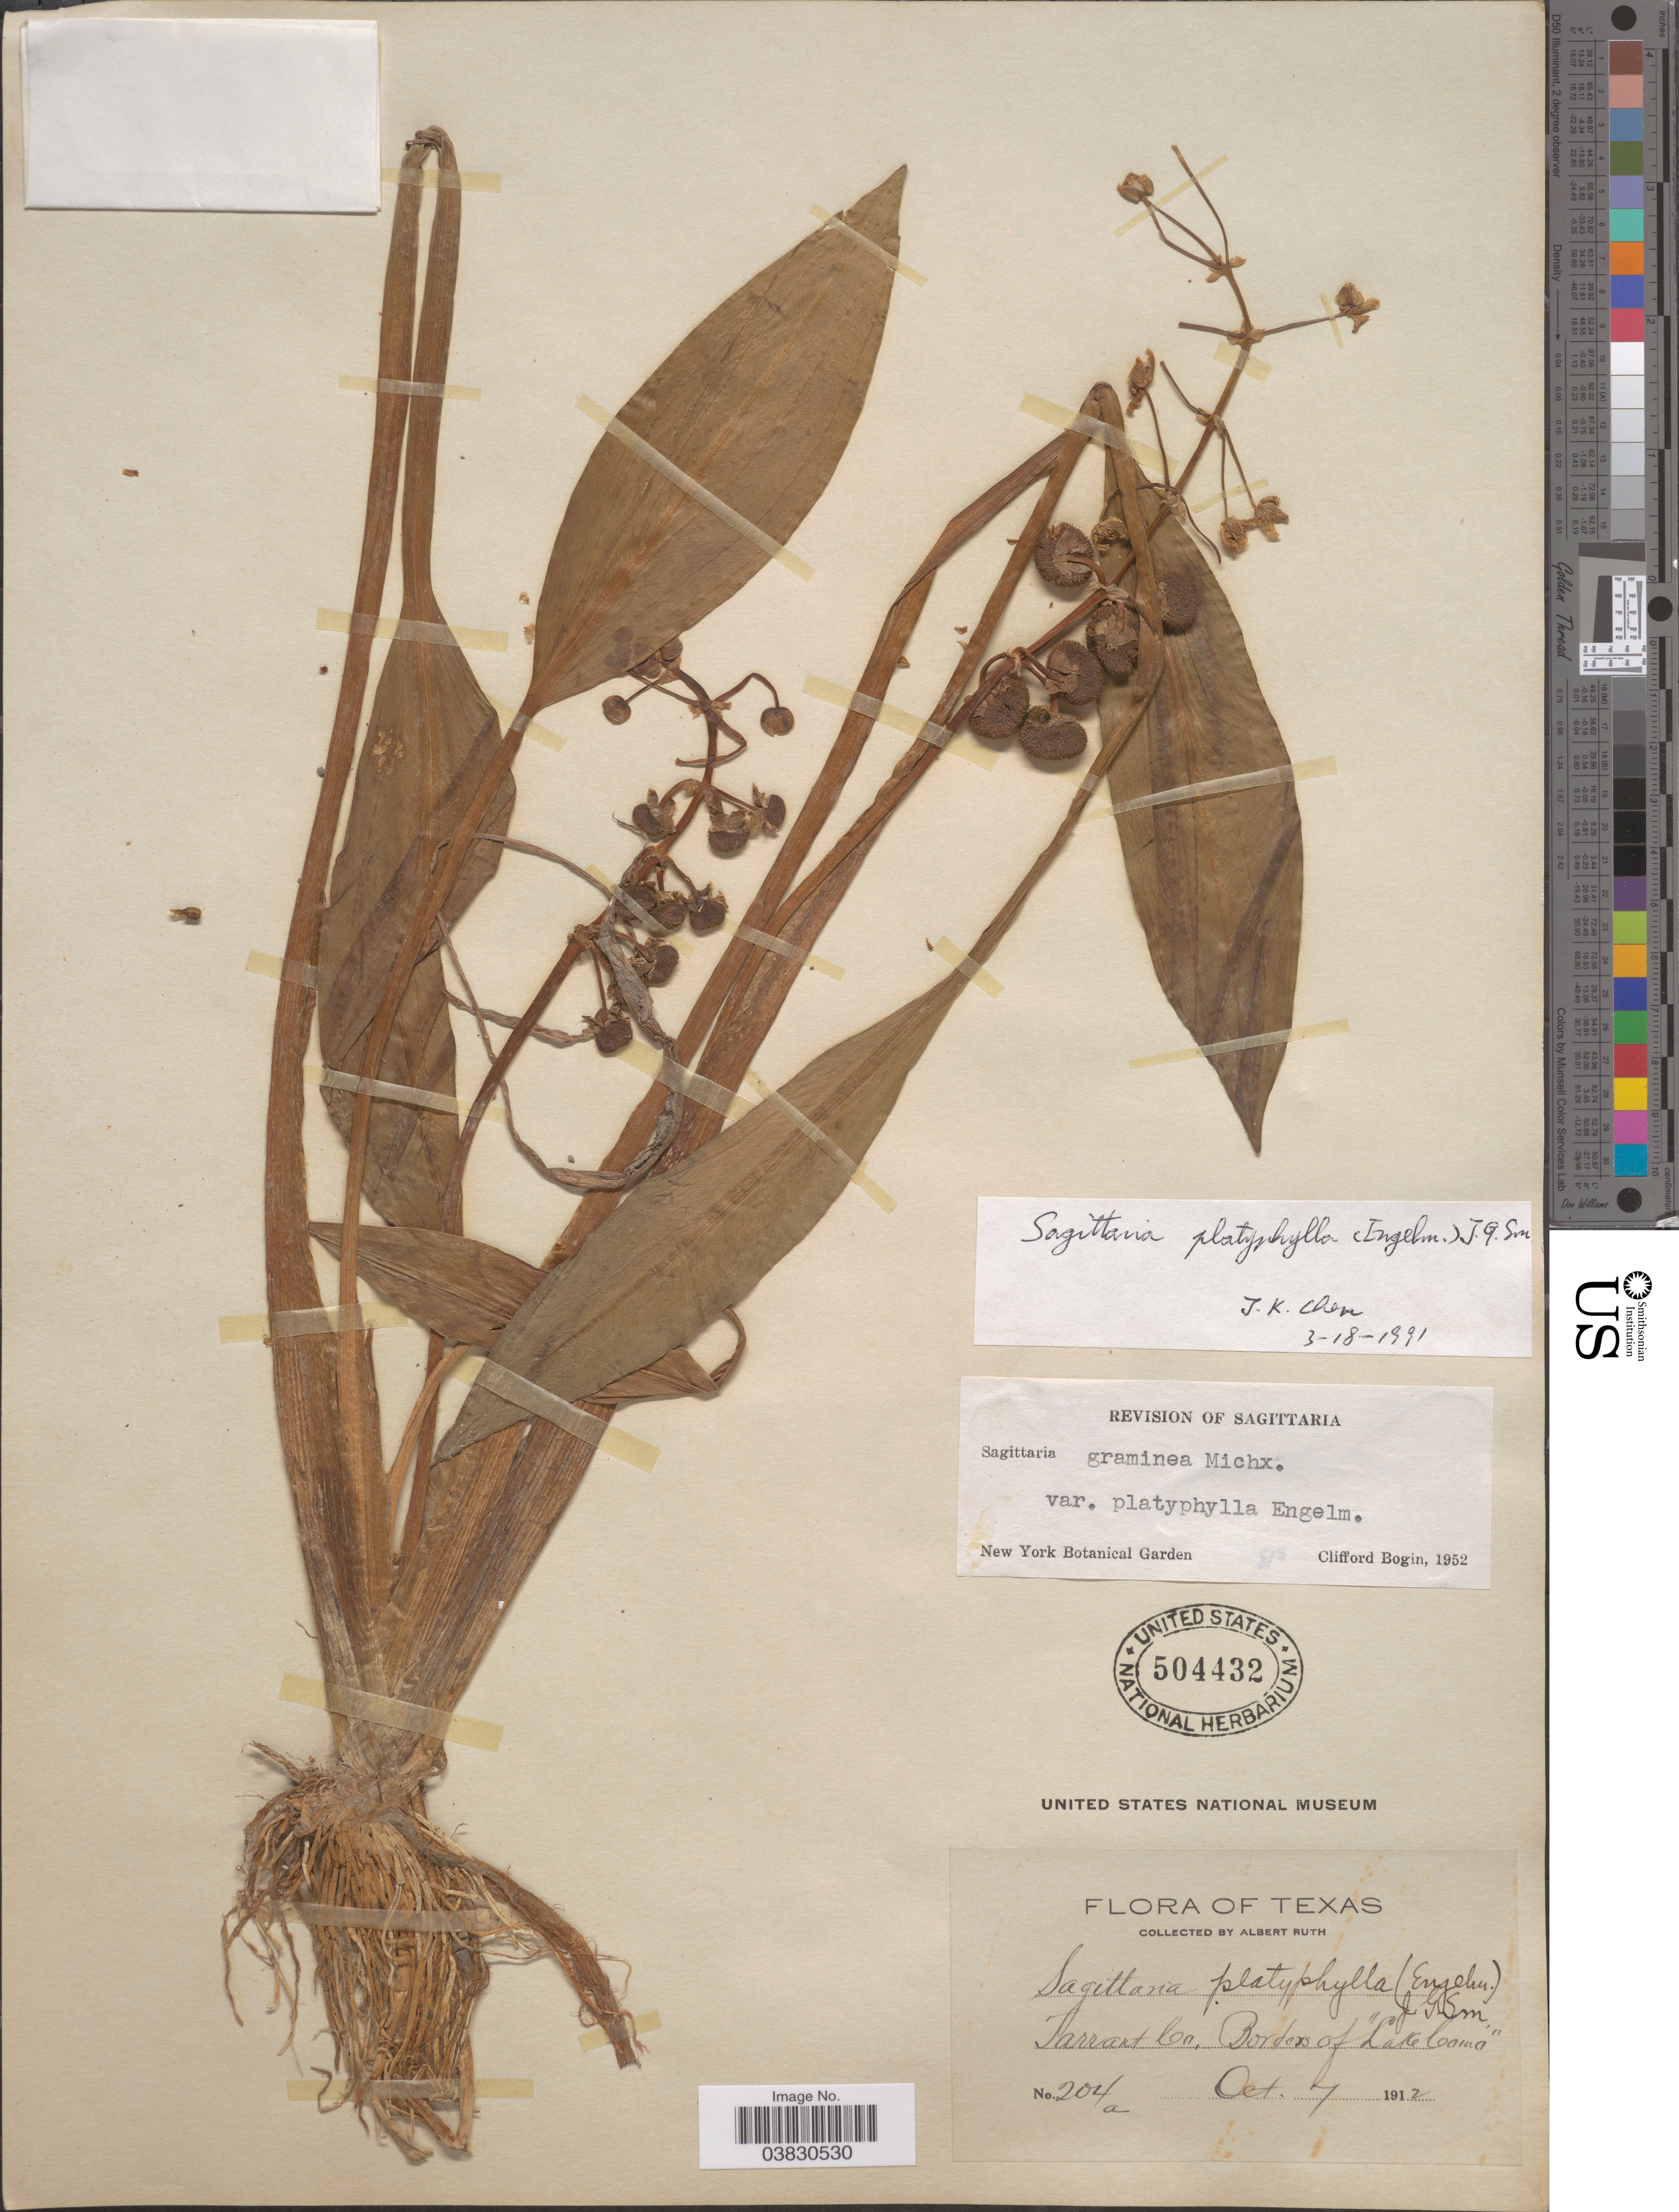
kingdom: Plantae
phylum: Tracheophyta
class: Liliopsida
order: Alismatales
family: Alismataceae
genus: Sagittaria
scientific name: Sagittaria platyphylla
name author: (Englem.) J.G. Sm.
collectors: A. Ruth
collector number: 204a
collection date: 1912-10-07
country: United States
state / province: Texas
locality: Tarrant Co. Borders of 'Lake Como'.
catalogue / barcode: US 504432